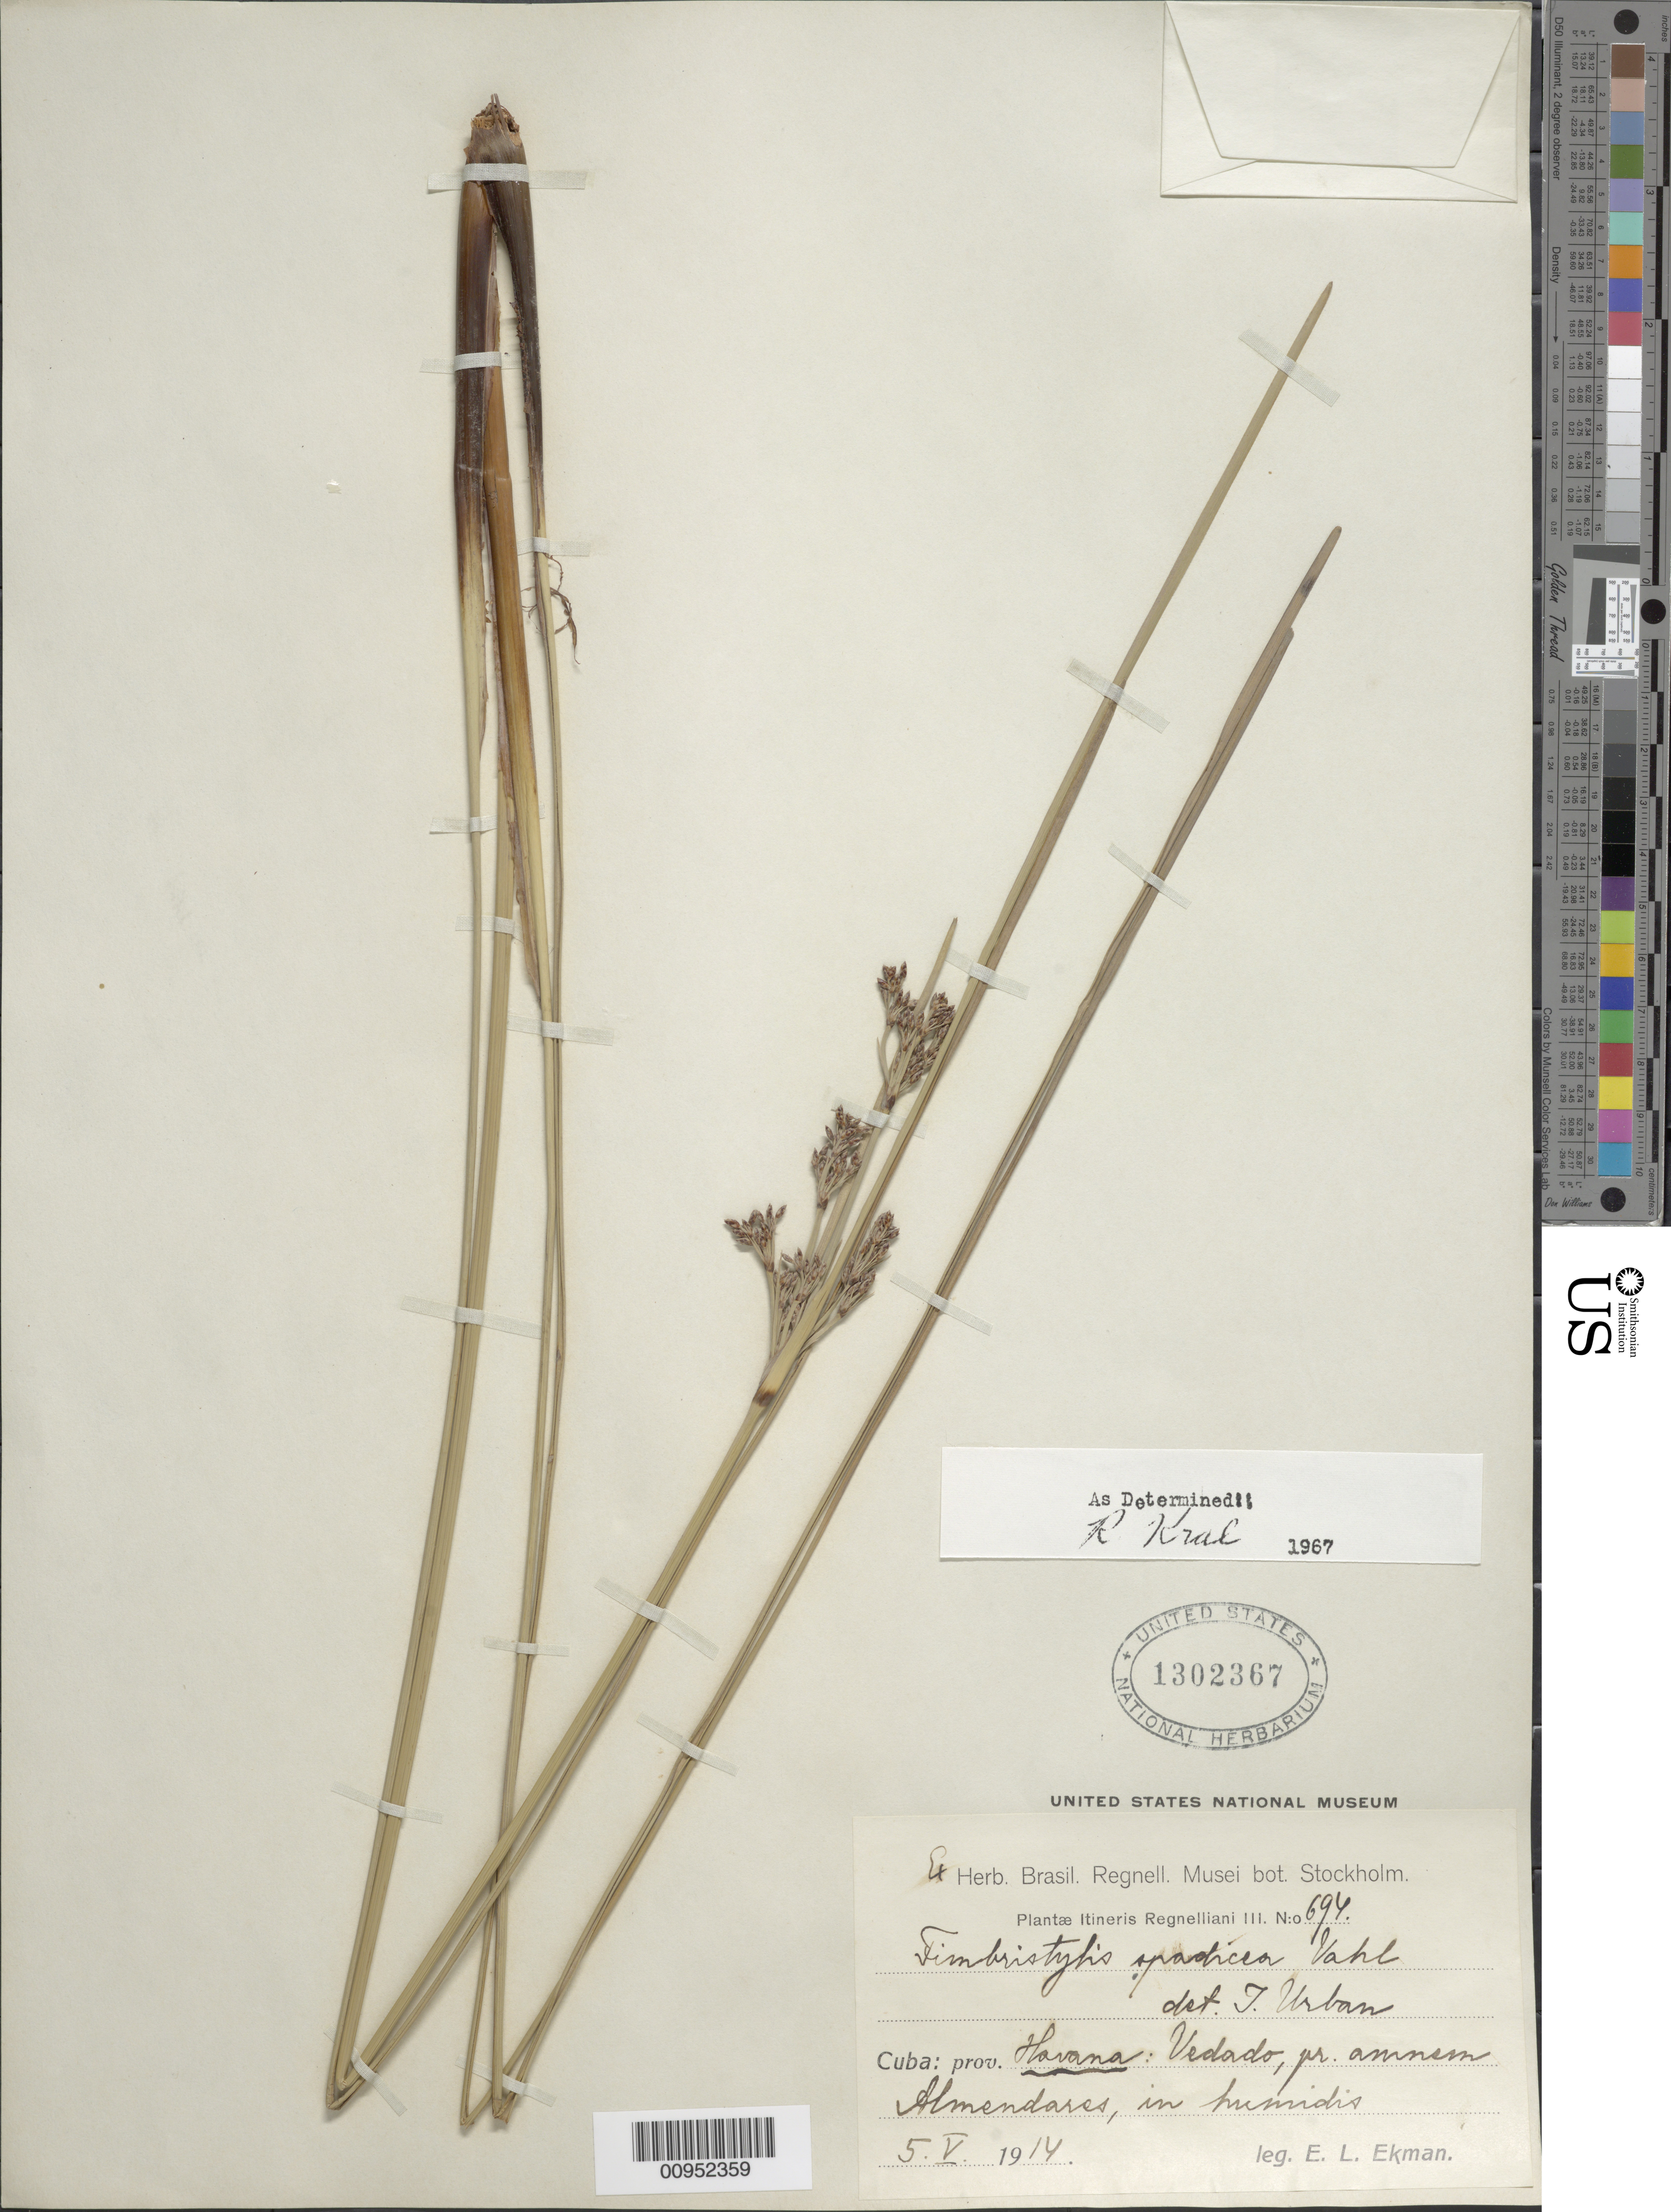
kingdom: Plantae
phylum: Tracheophyta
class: Liliopsida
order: Poales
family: Cyperaceae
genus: Fimbristylis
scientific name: Fimbristylis spadicea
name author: (L.) Vahl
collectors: E. L. Ekman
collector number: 694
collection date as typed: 05 May 1914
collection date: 1914-05-05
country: Cuba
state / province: La Habana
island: Cuba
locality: Vedado, "pr amnesn", Almendares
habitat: In humidis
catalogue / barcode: US 1302367